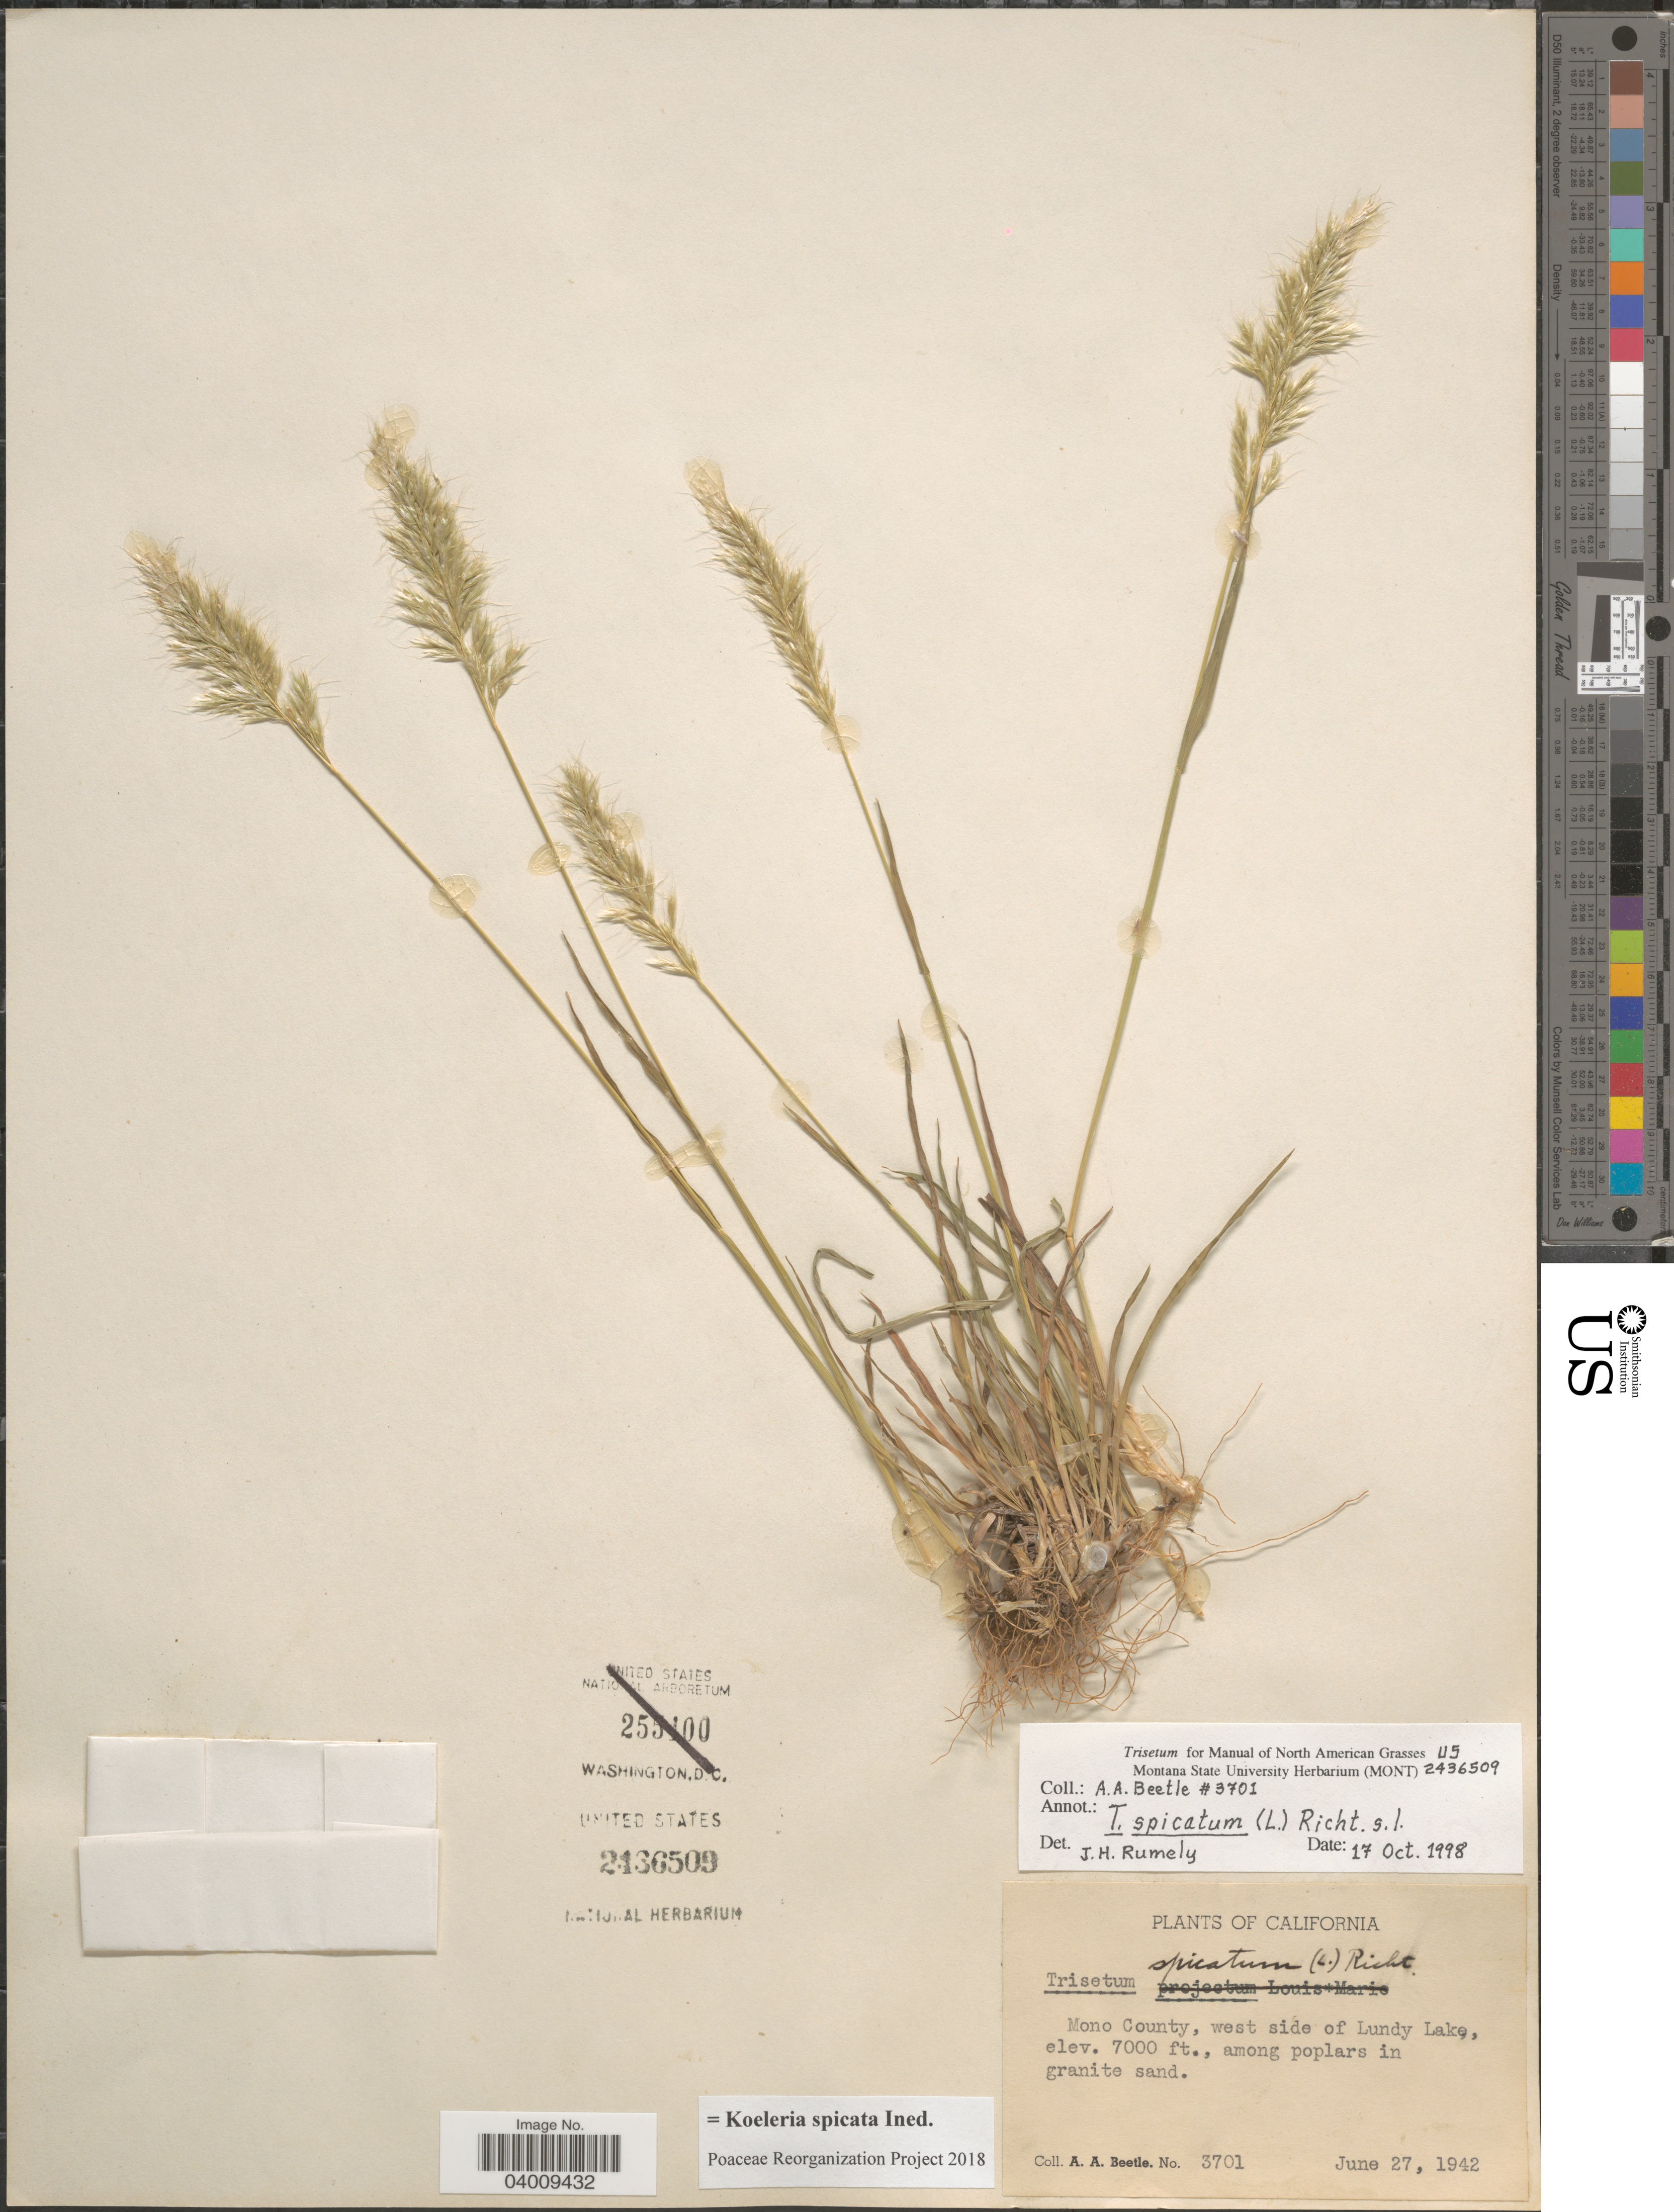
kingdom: Plantae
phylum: Tracheophyta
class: Liliopsida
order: Poales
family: Poaceae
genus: Koeleria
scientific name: Koeleria spicata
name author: (L.) Barberá et al.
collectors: A. A. Beetle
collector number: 3701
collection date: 1942-06-27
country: United States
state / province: California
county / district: Mono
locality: Mono County, west side of Lundy Lake.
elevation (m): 2134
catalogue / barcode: US 2436509